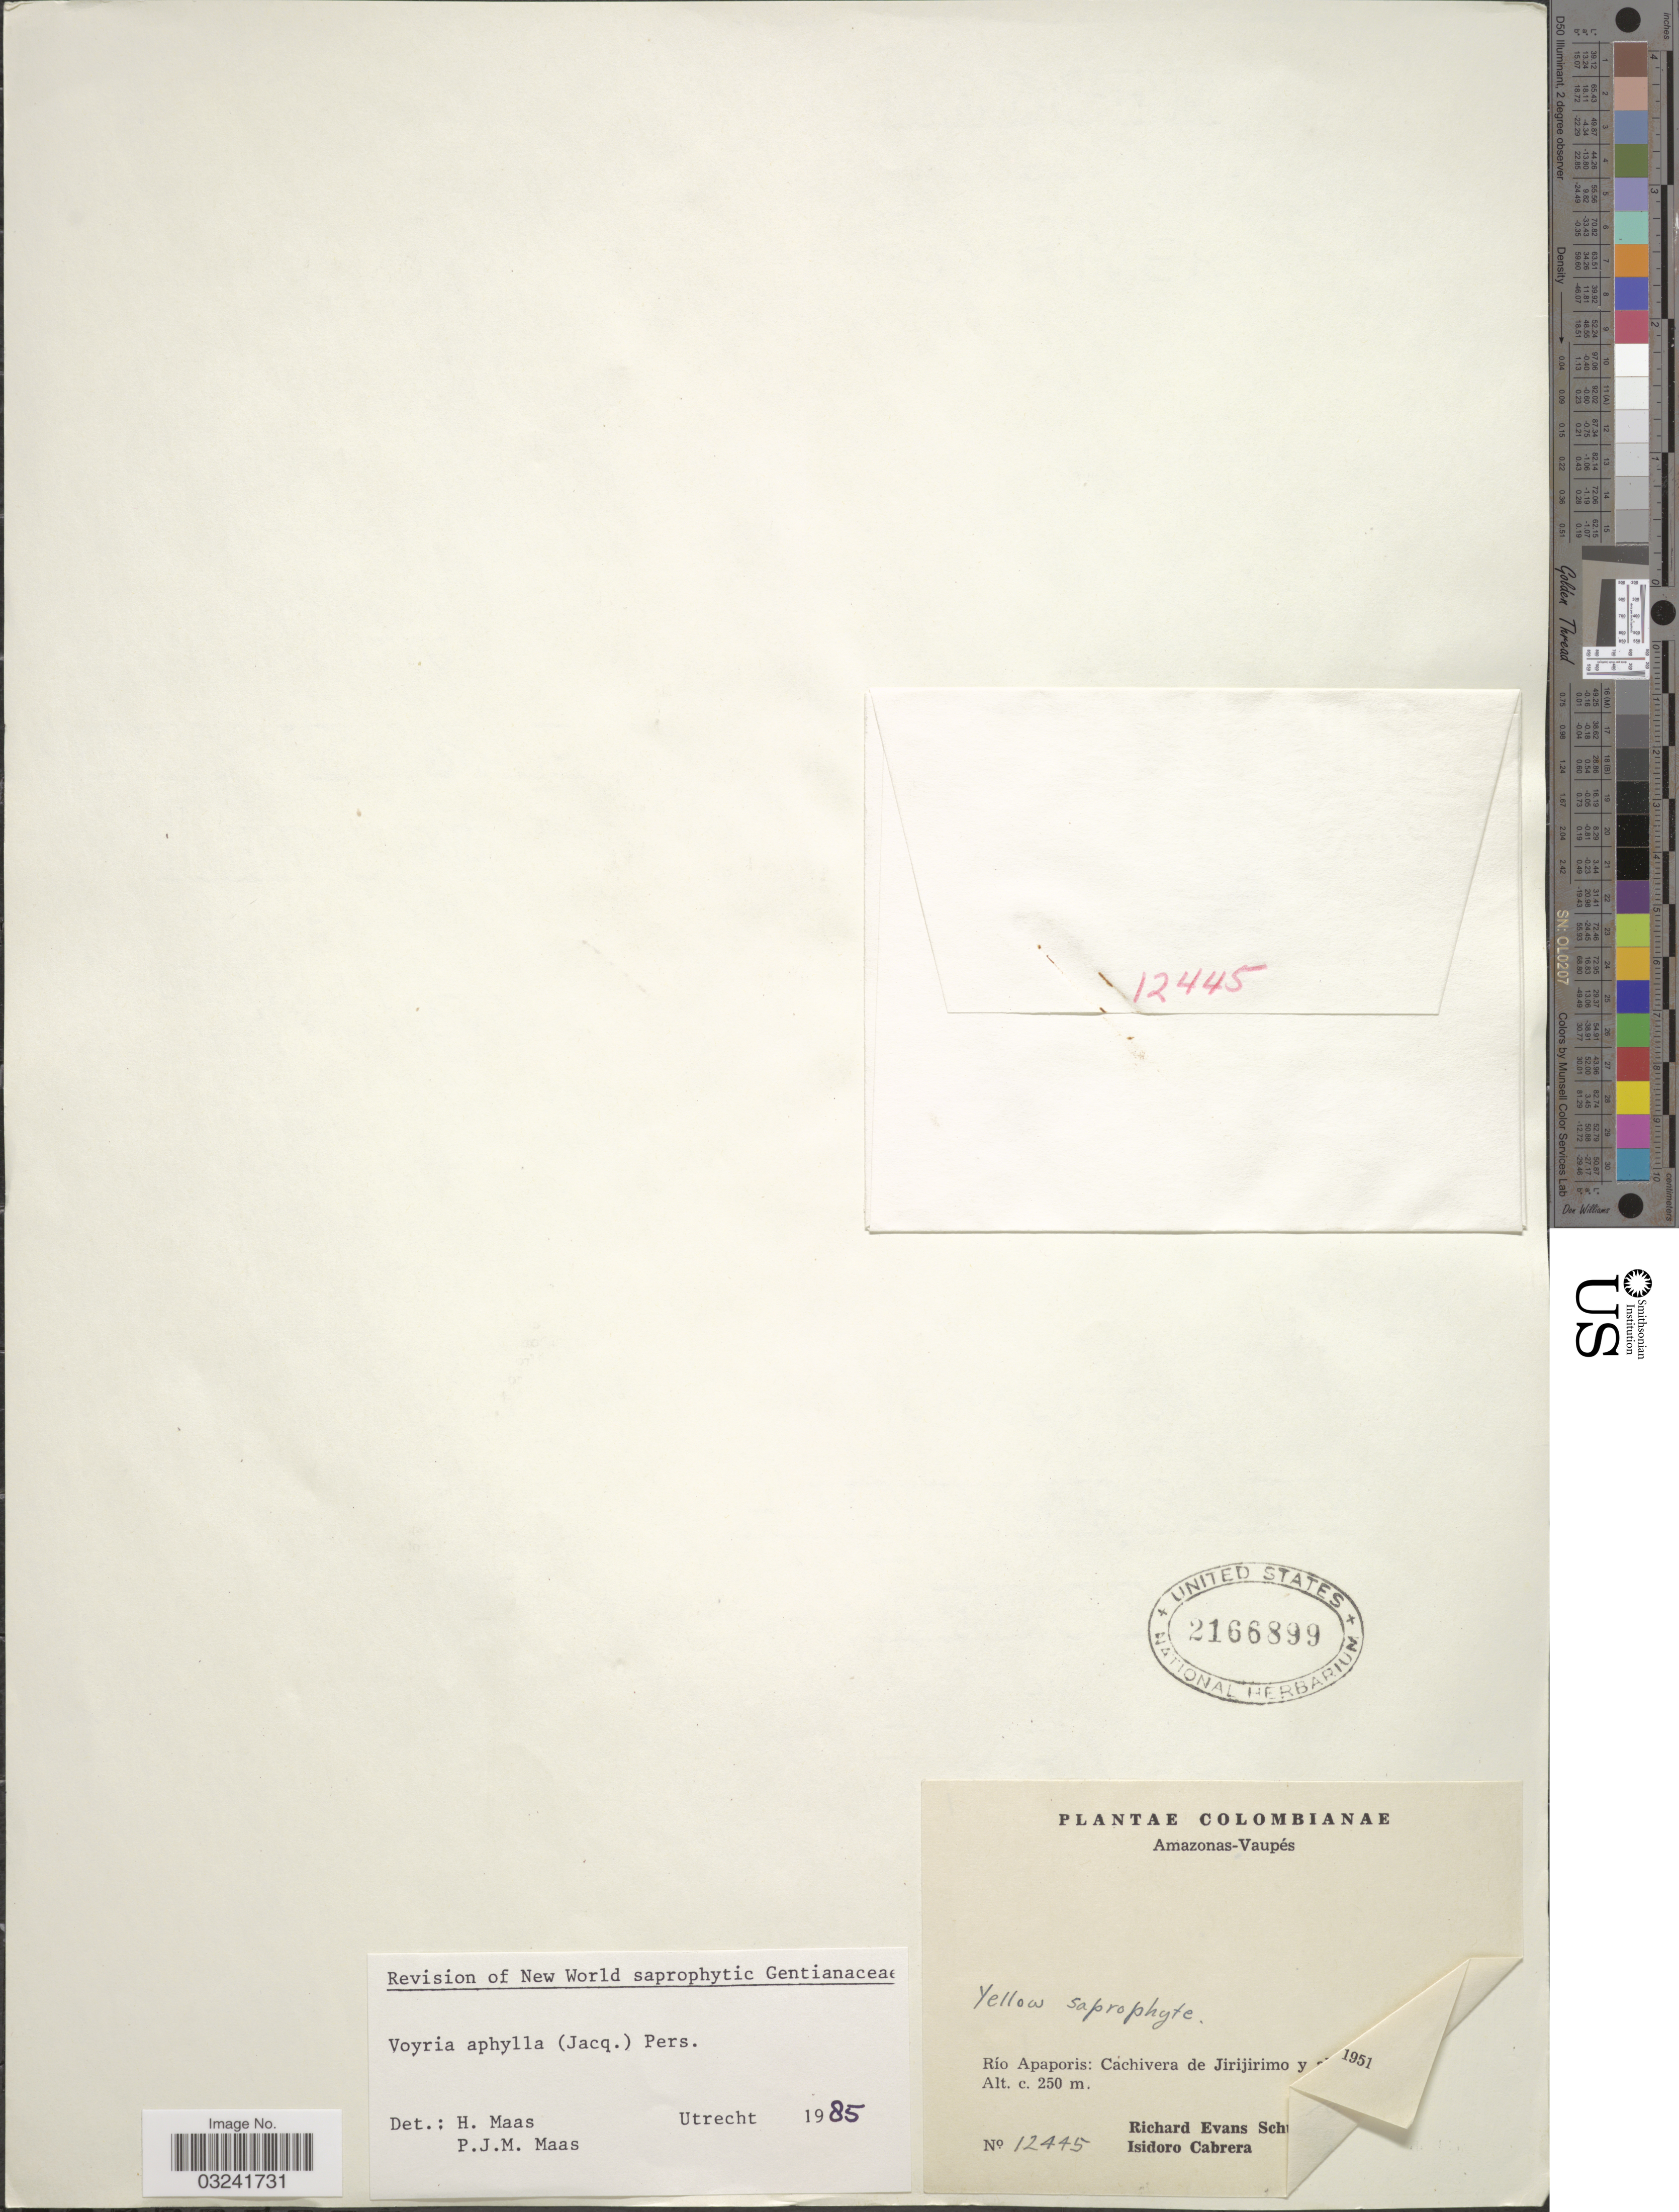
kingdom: Plantae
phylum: Tracheophyta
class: Magnoliopsida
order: Gentianales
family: Gentianaceae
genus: Voyria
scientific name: Voyria aphylla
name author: (Jacq.) Pers.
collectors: R. E. Schultes & I. Cabrera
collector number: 12445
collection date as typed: ! 1951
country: Colombia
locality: Amazonas-Vaupés. Río Apaporis: Cachivera de Jirijirimo y [illegible text].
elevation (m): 250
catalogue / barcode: US 2166899